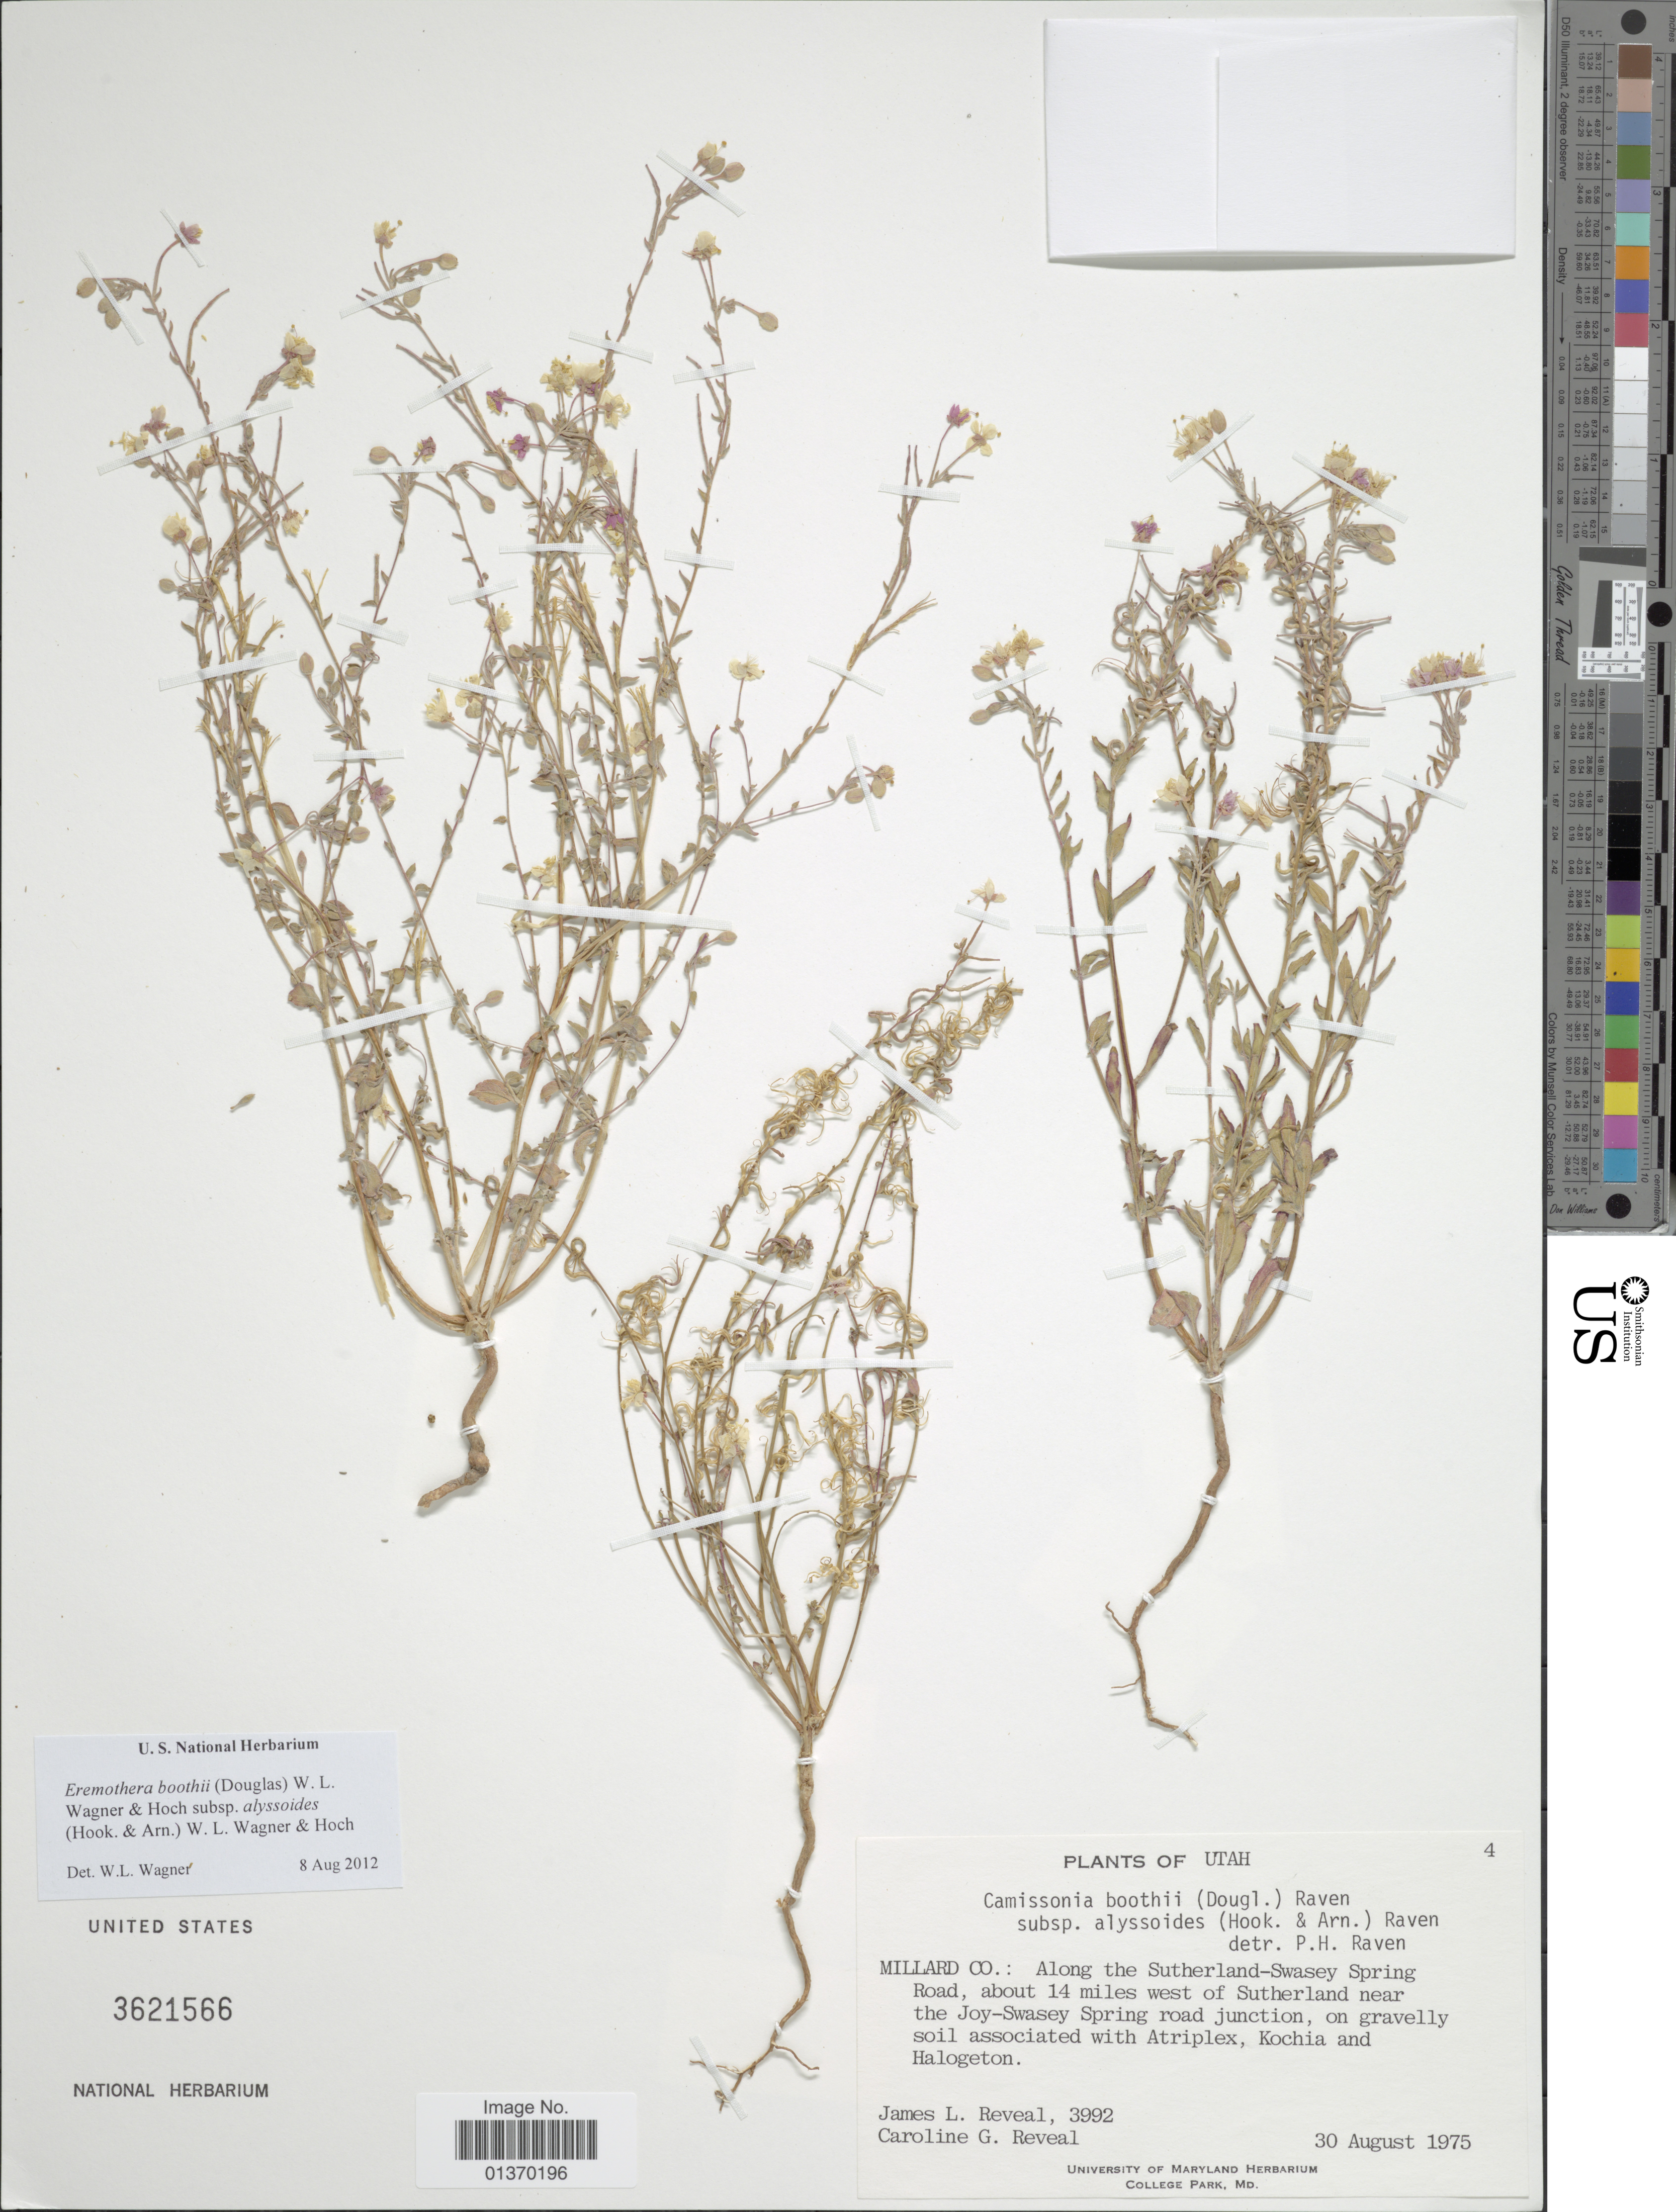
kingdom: Plantae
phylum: Tracheophyta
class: Magnoliopsida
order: Myrtales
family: Onagraceae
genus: Eremothera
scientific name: Eremothera boothii subsp. alyssoides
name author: (Hook. & Arn.) W.L. Wagner & Hoch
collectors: J. L. Reveal & C. G. Reveal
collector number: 3992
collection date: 1975-08-30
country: United States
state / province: Utah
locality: Millard Co.: Along the Sutherland-Swasey Spring Road, about 14 miles west ofSutherland near the Joy-Swasey Spring road junction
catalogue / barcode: US 3621566